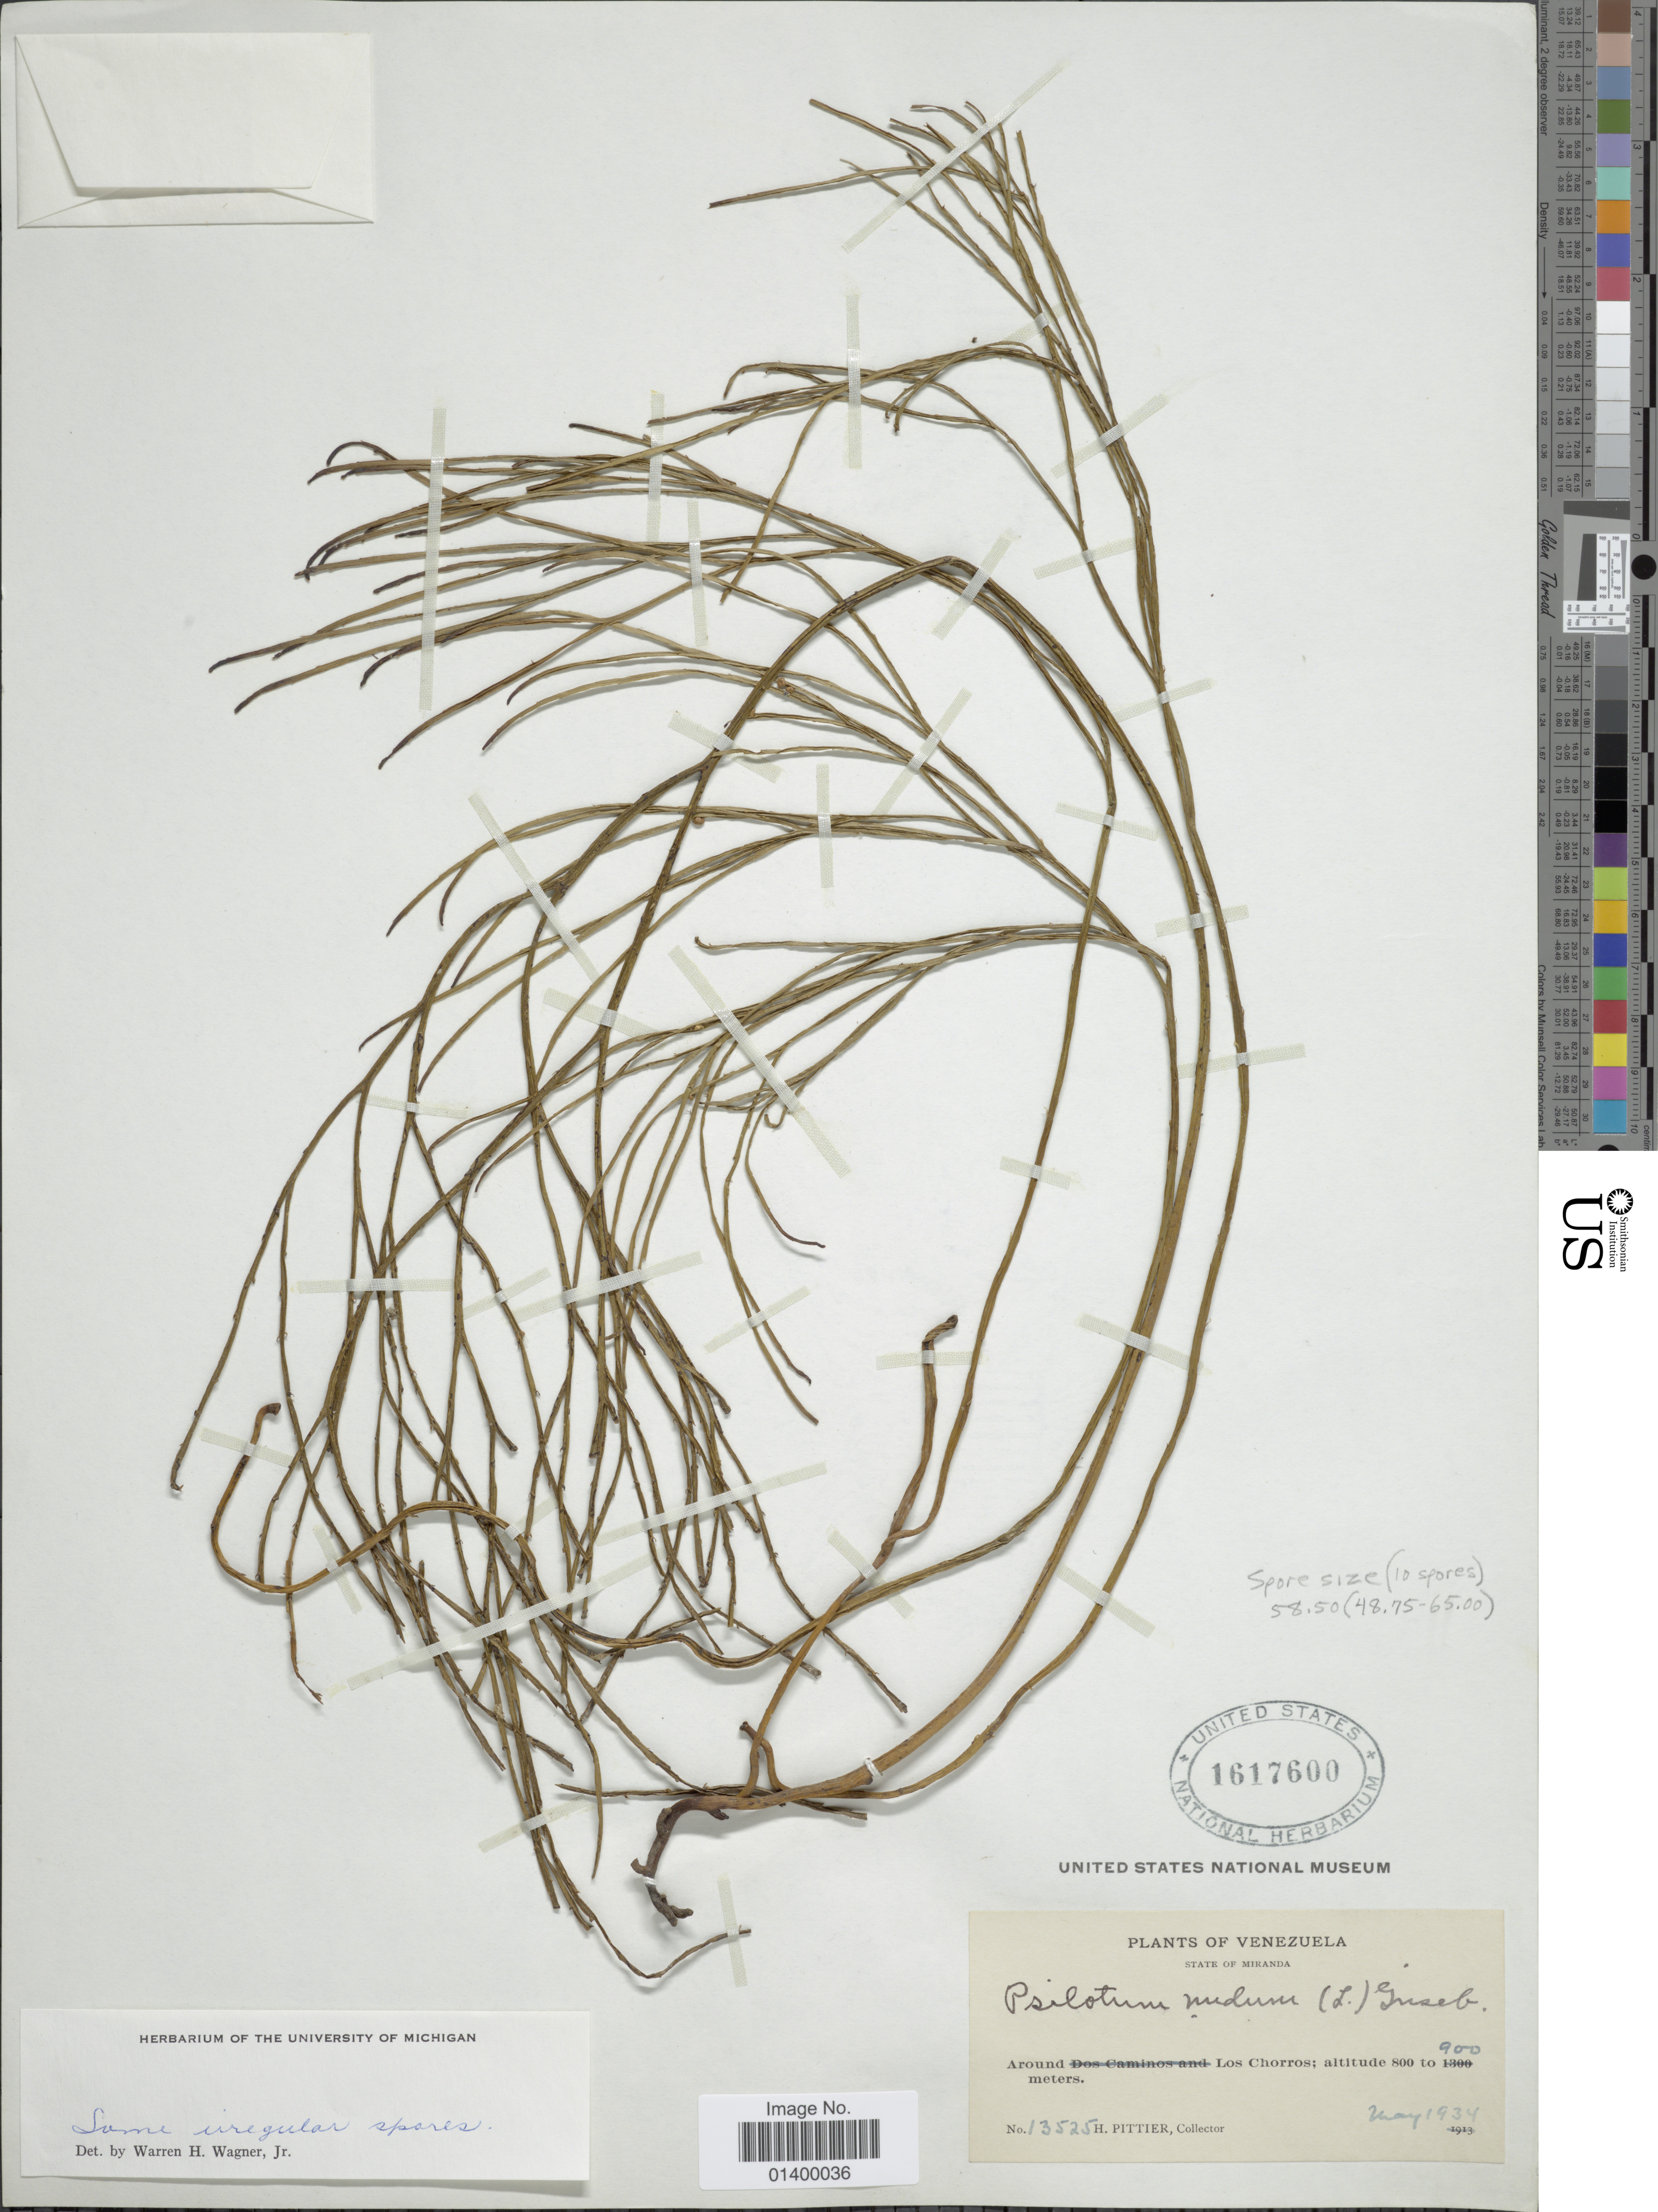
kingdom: Plantae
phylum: Tracheophyta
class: Polypodiopsida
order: Psilotales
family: Psilotaceae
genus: Psilotum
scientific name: Psilotum nudum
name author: (L.) P. Beauv.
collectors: H. F. Pittier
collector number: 13525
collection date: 1934-05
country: Venezuela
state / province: Miranda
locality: State of Miranda. Around Los Chorros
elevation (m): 800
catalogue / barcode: US 1617600